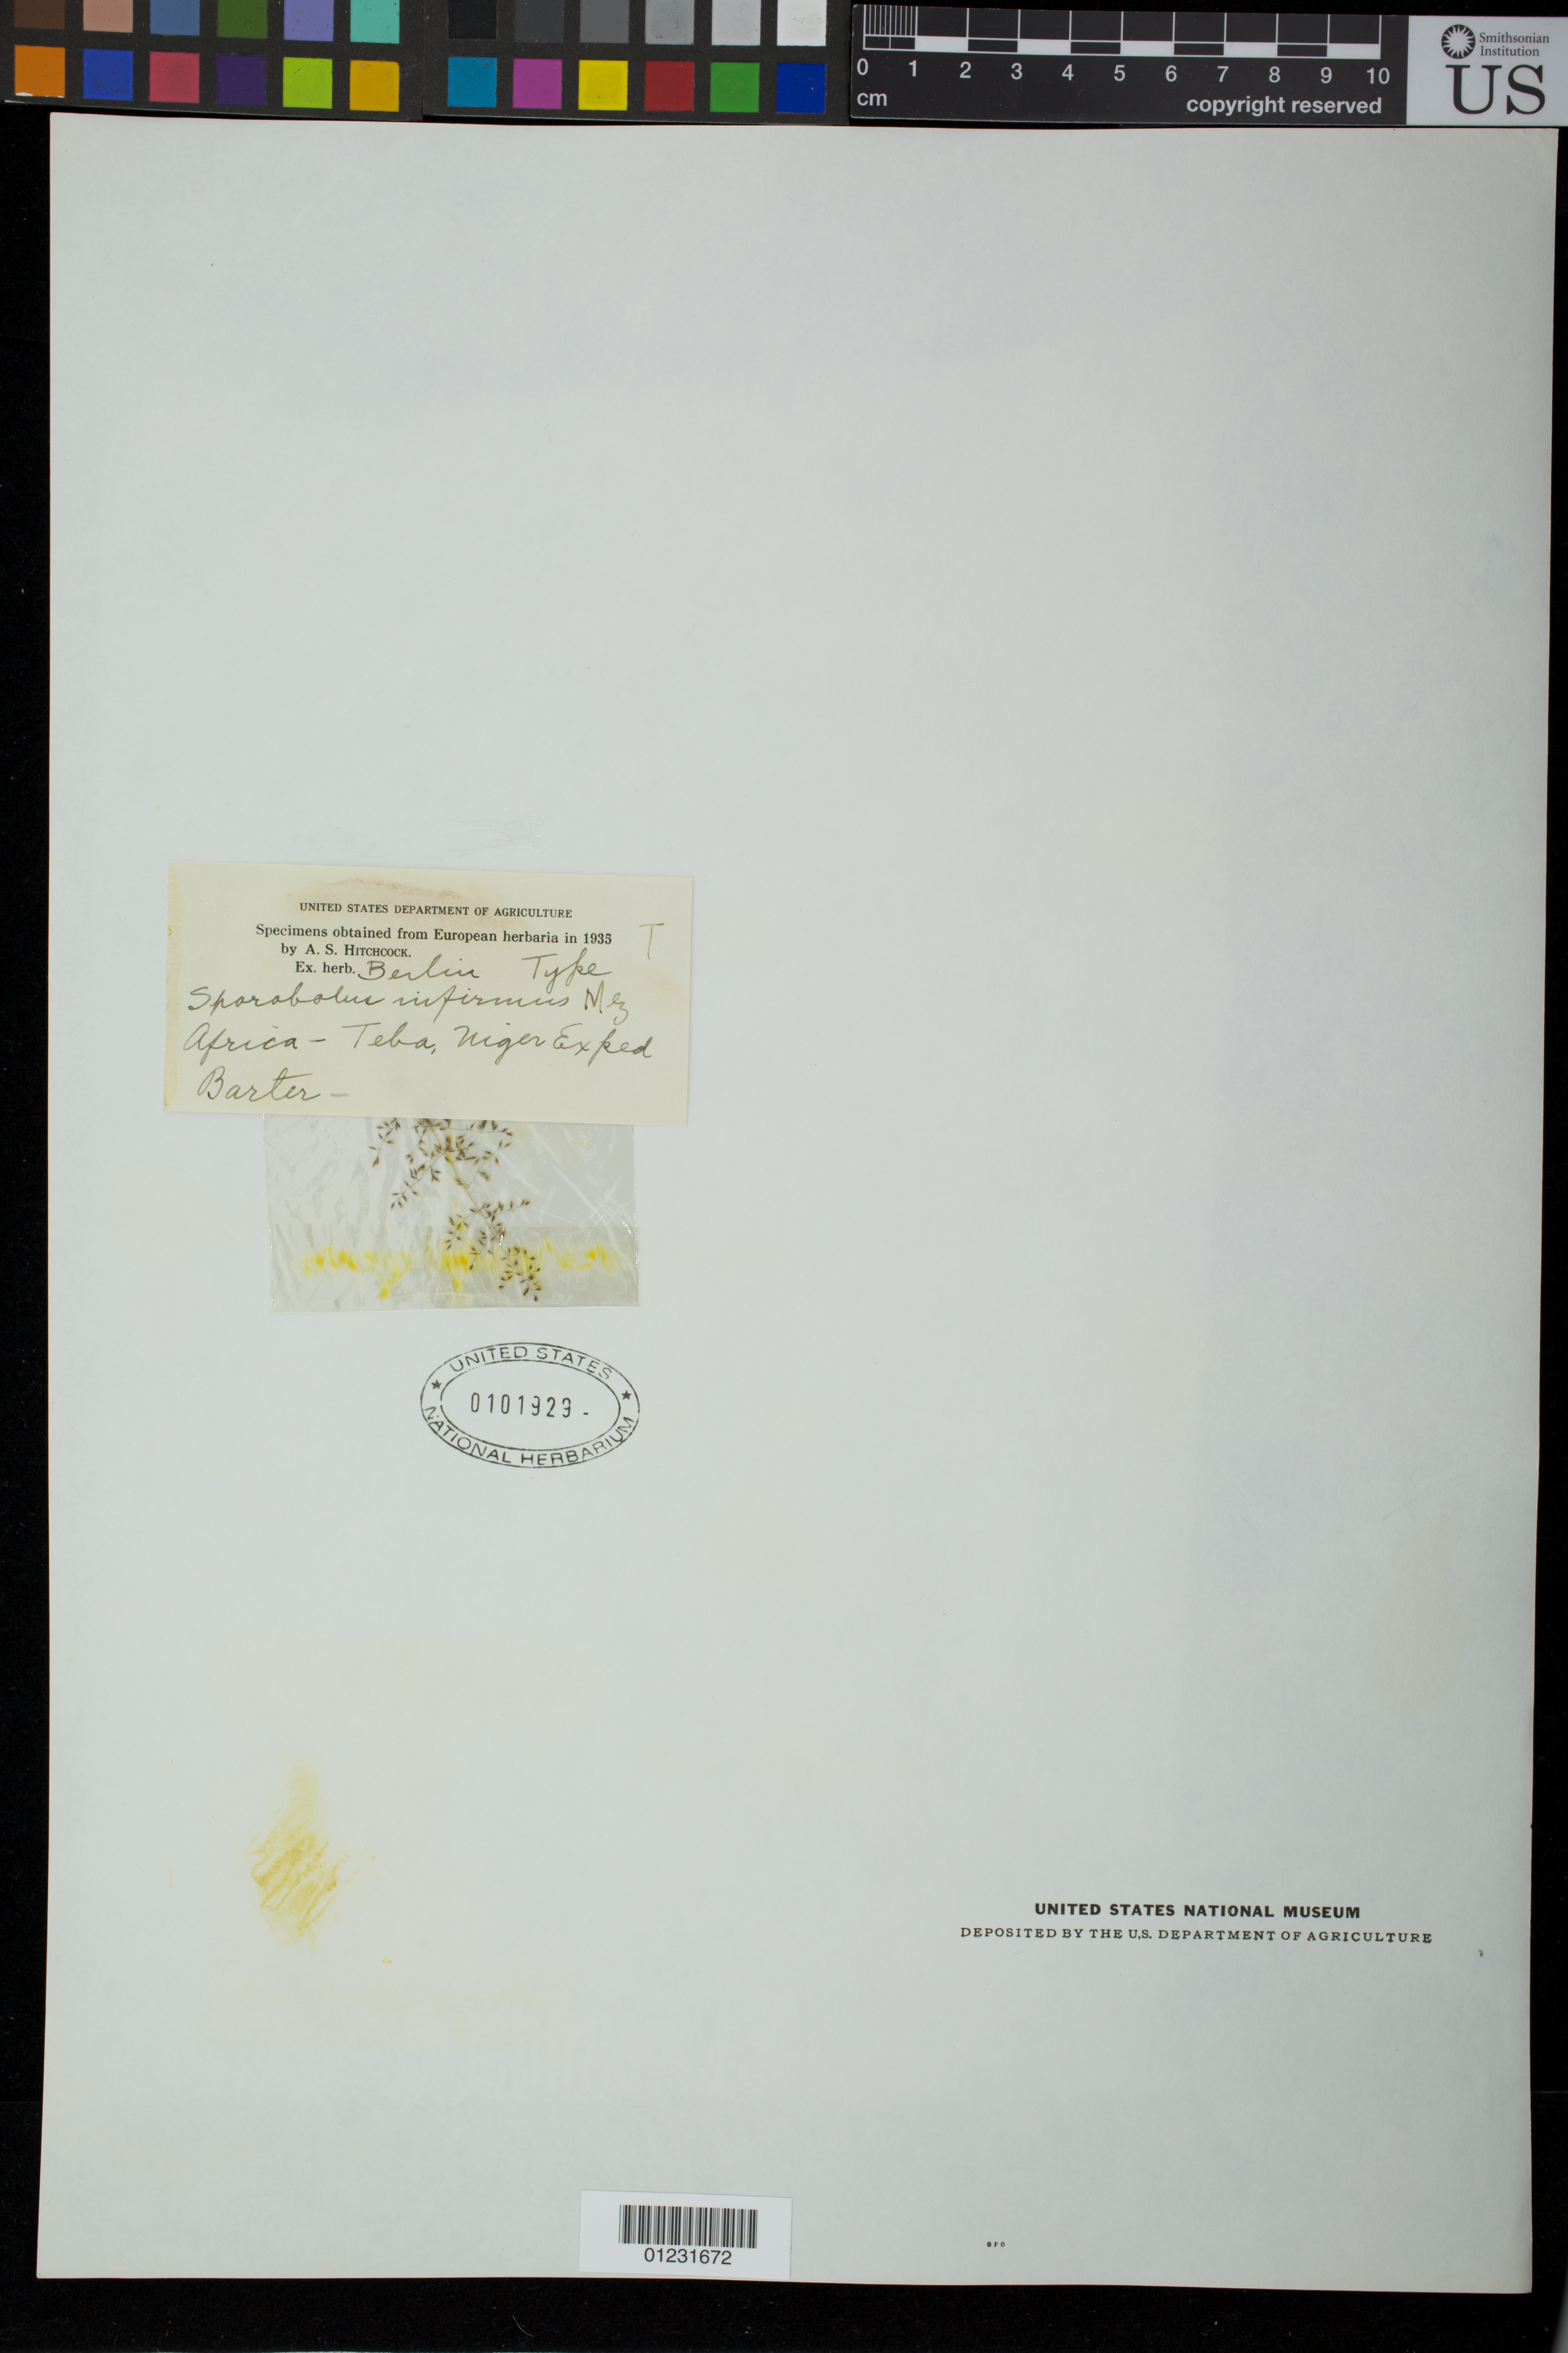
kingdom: Plantae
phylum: Tracheophyta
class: Liliopsida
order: Poales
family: Poaceae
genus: Sporobolus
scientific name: Sporobolus infirmus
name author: Mez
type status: Type Collection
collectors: -. Barter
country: Nigeria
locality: Teba, Niger Expe.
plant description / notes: Fragmentary material of type specimen ex herb. Berlin.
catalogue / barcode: US 101929